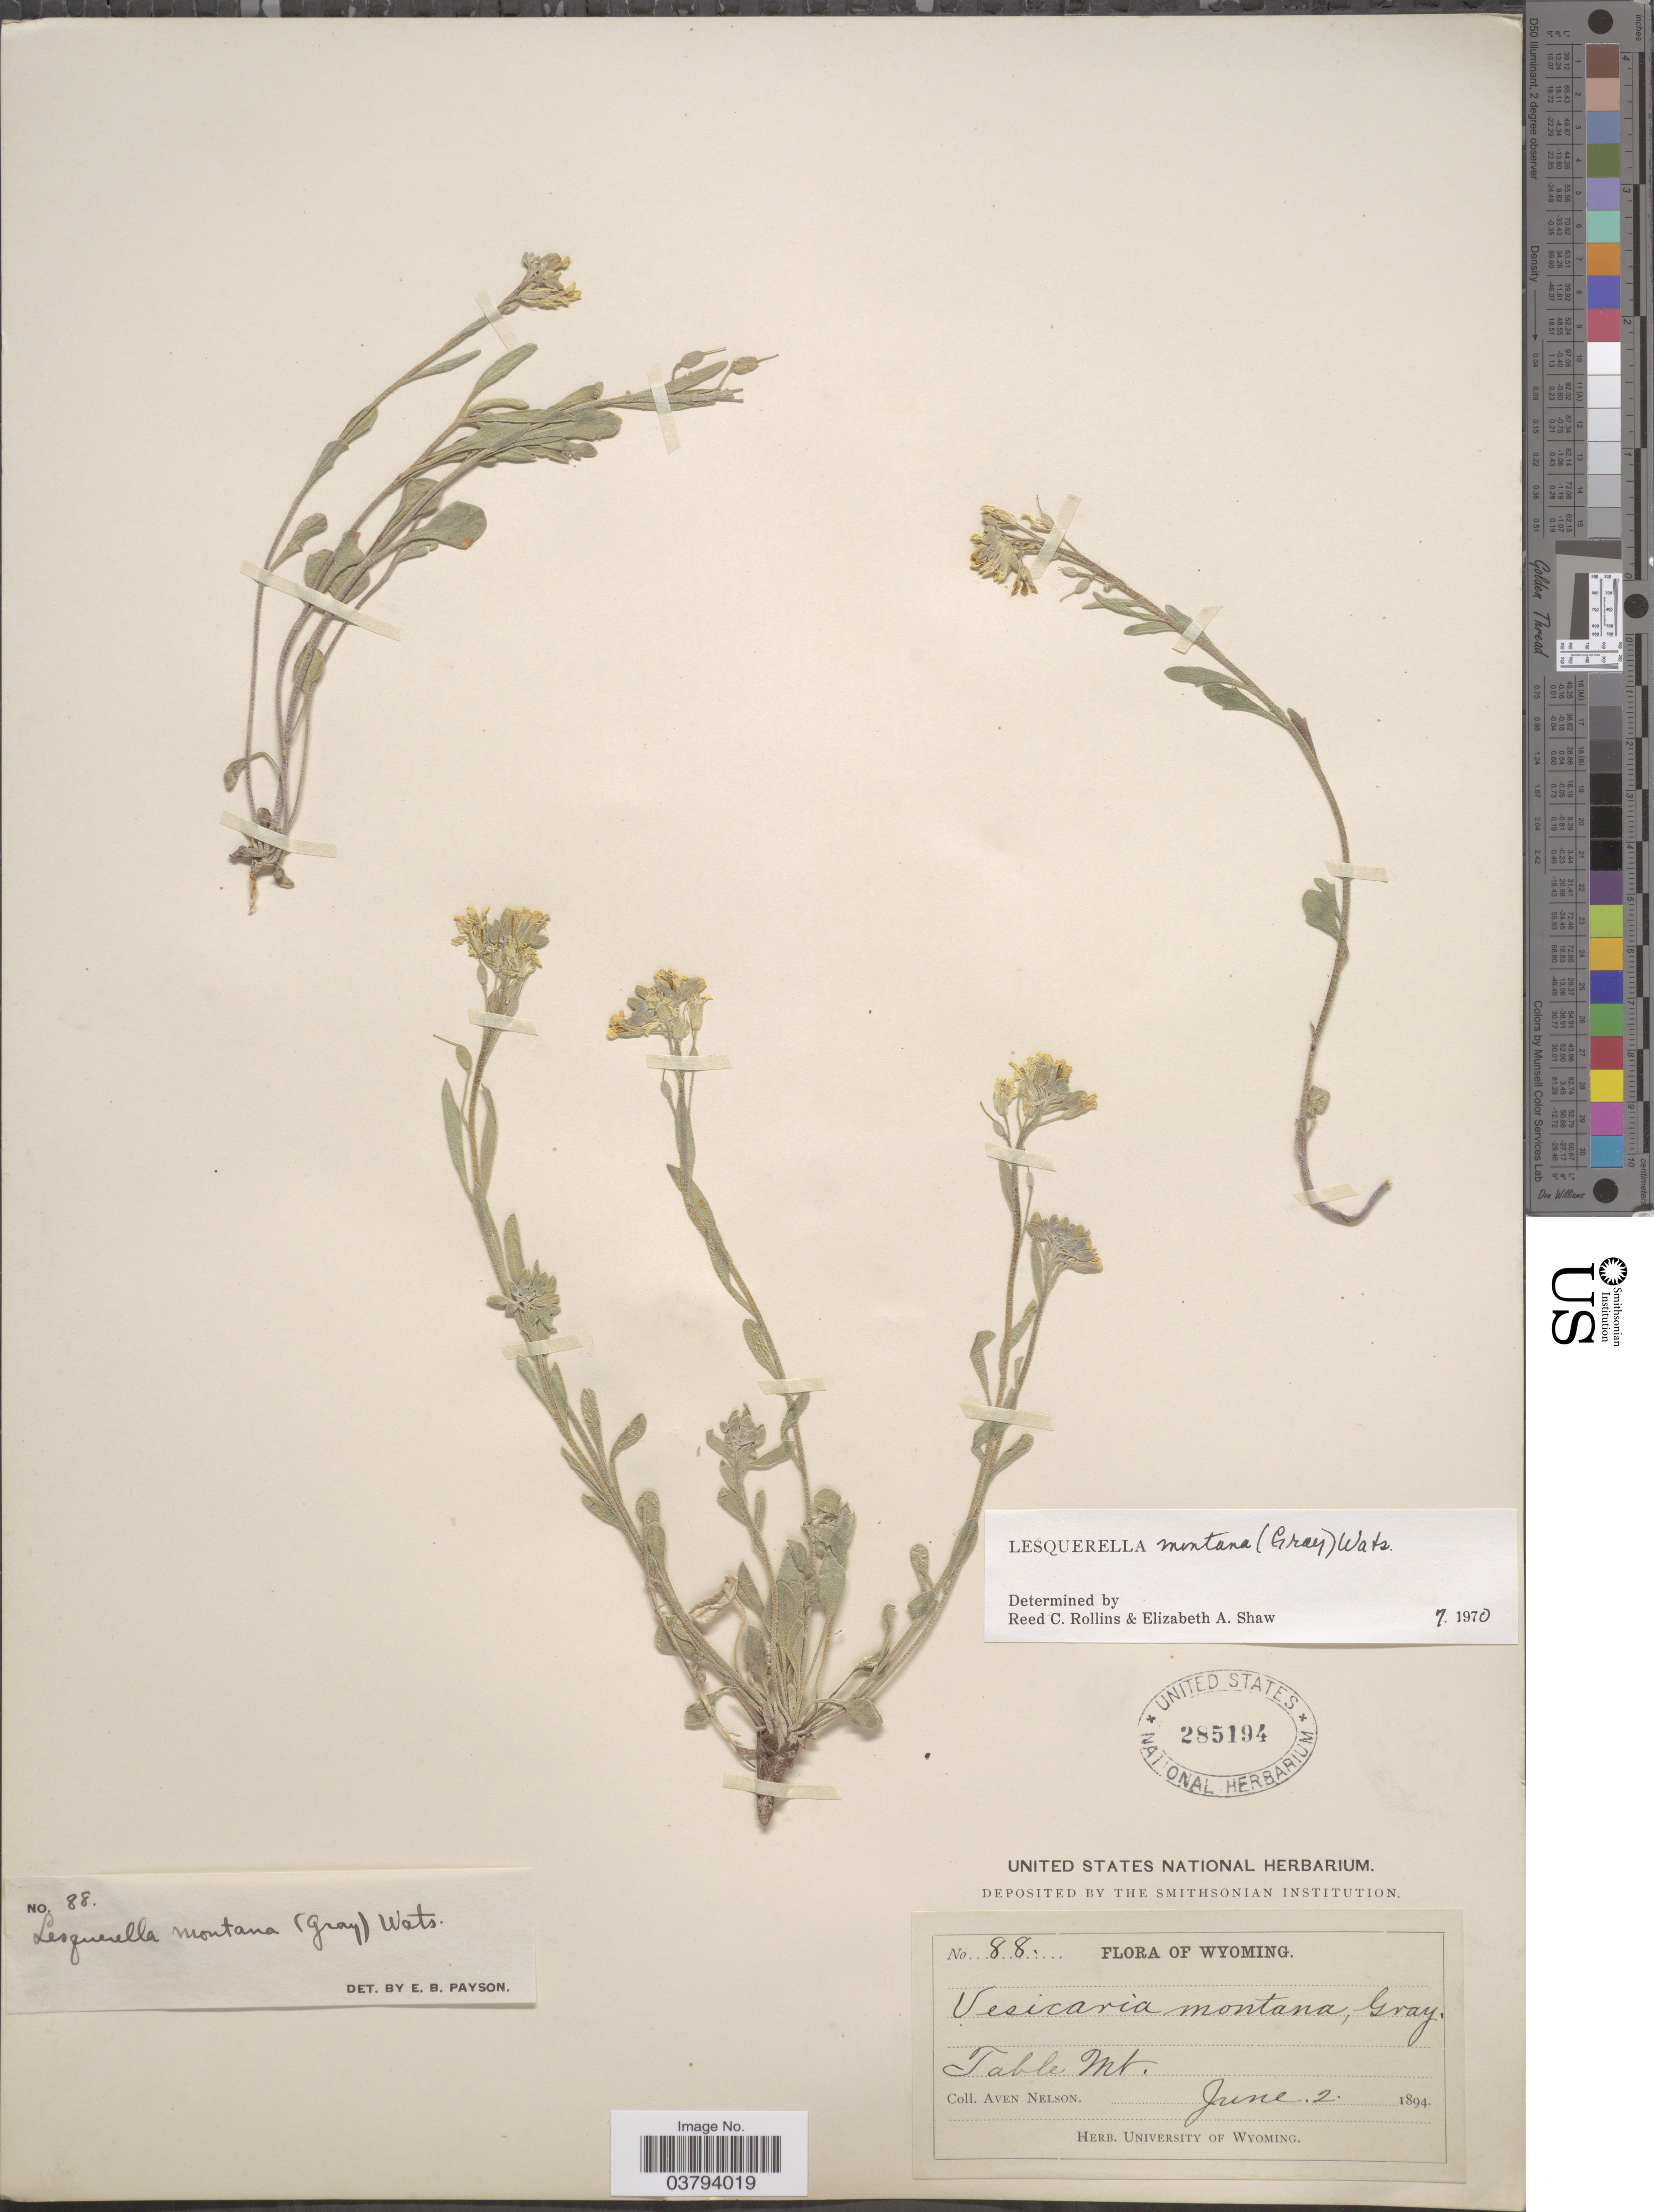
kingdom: Plantae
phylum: Tracheophyta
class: Magnoliopsida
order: Brassicales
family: Brassicaceae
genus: Lesquerella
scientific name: Lesquerella montana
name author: (A. Gray) S. Watson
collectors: A. Nelson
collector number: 88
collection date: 1894-06-02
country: United States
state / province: Wyoming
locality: Table Mt.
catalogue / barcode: US 285194